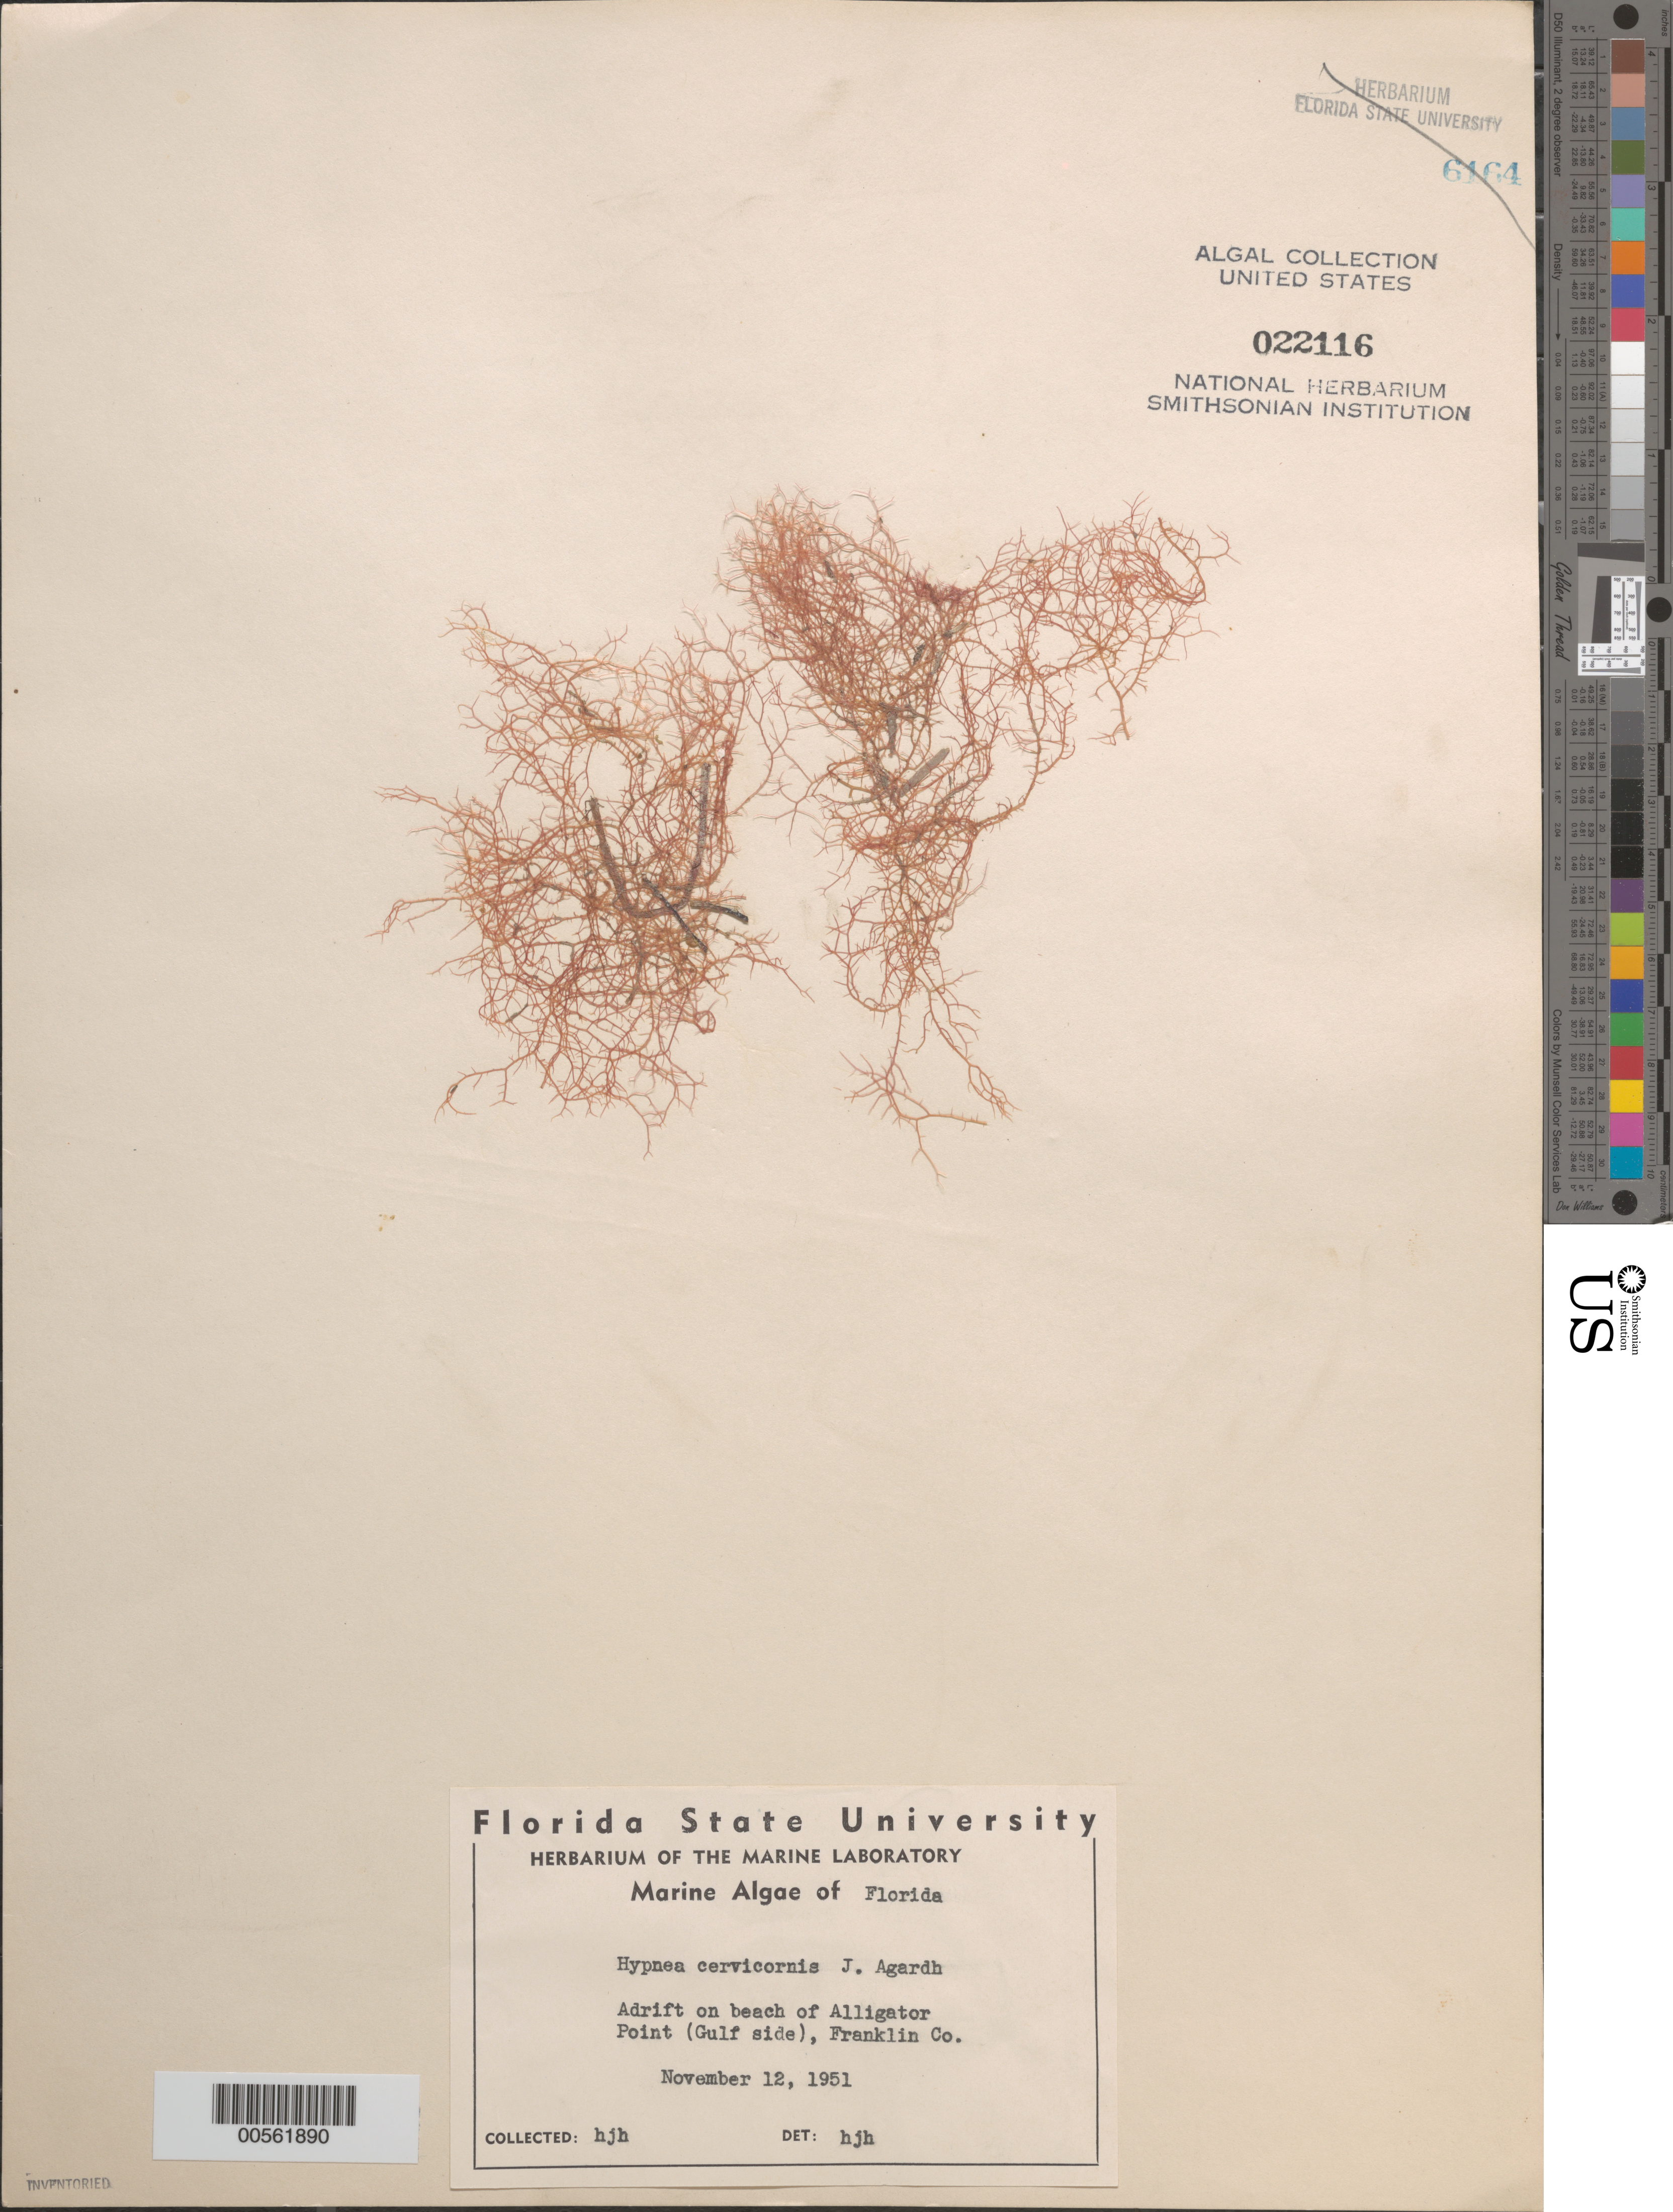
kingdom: Plantae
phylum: Rhodophyta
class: Florideophyceae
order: Gigartinales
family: Cystocloniaceae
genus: Hypnea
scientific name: Hypnea cervicornis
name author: J. Agardh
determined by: Humm, Harold J.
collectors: H. J. Humm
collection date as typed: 12 Nov 1951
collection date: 1951-11-12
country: United States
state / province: Florida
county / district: Franklin County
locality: Alligator Point, Gulf of Mexico side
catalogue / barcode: US 22116